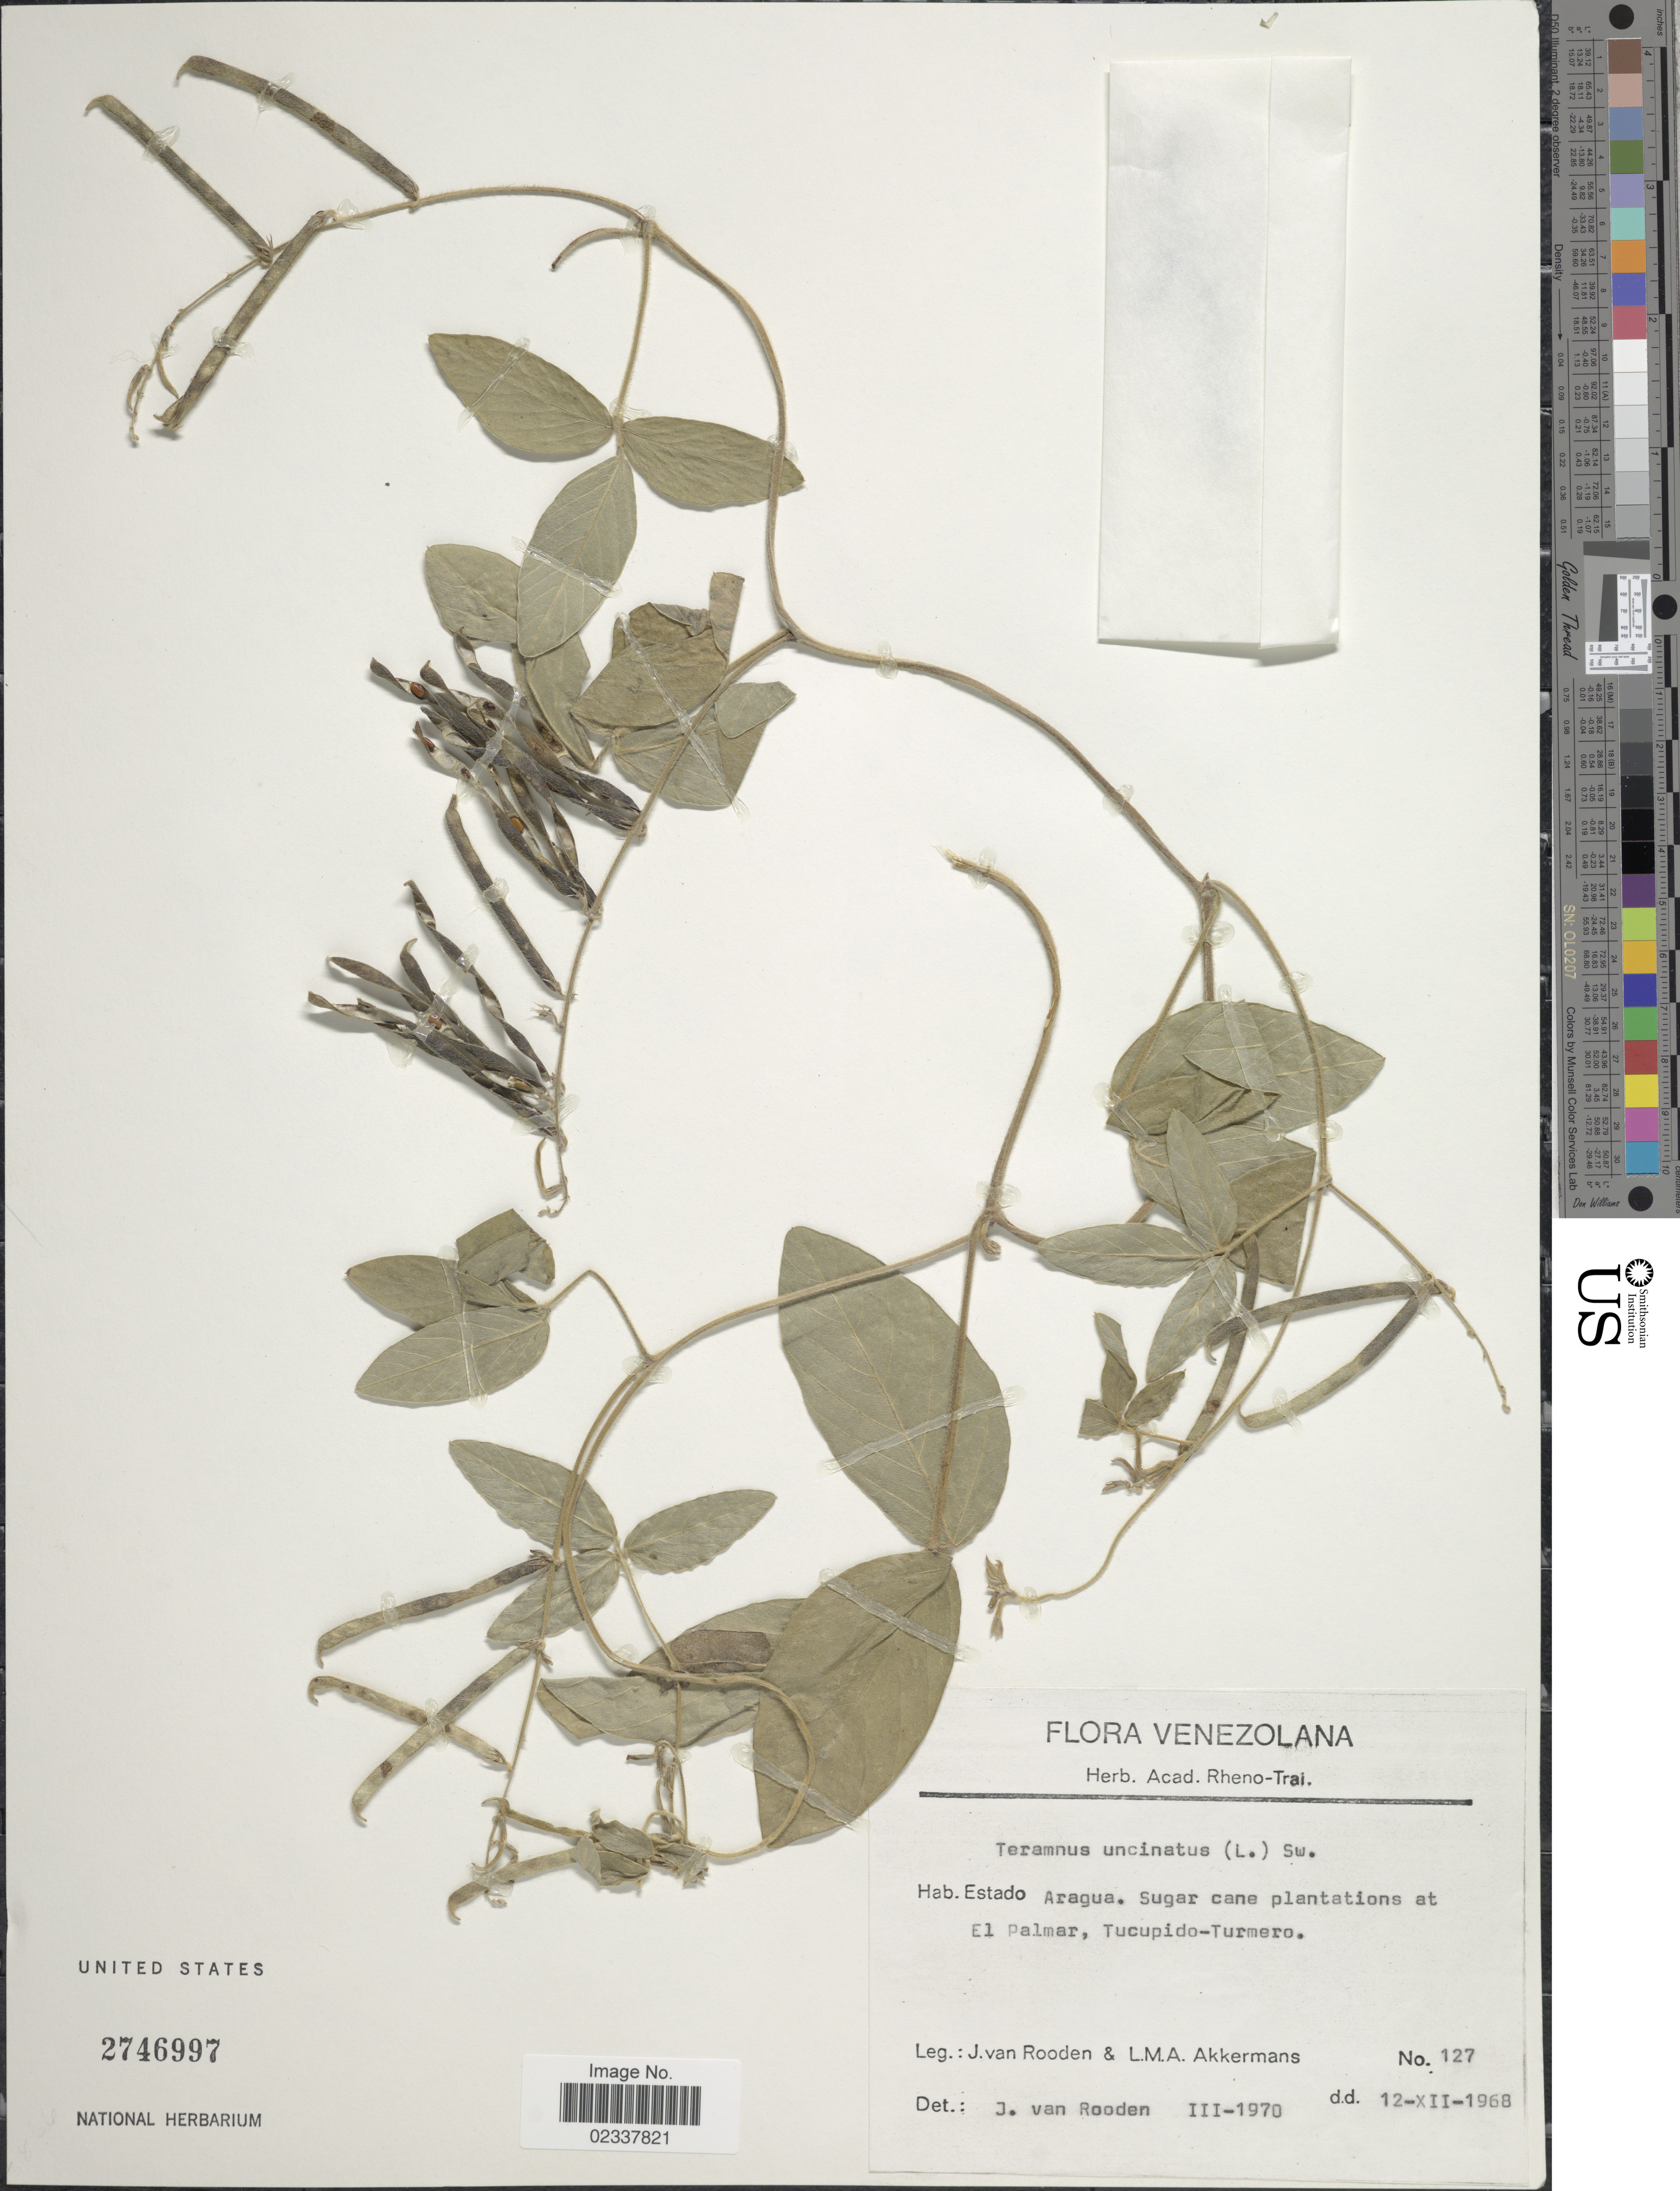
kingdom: Plantae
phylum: Tracheophyta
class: Magnoliopsida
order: Fabales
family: Fabaceae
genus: Teramnus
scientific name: Teramnus uncinatus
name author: (L.) Sw.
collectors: J. Van Rooden & L. M. Akkermans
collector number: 127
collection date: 1968-12-12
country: Venezuela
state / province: Aragua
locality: Sugar cane plantation at El Palmar, Tucupido-Turmero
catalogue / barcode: US 2746997